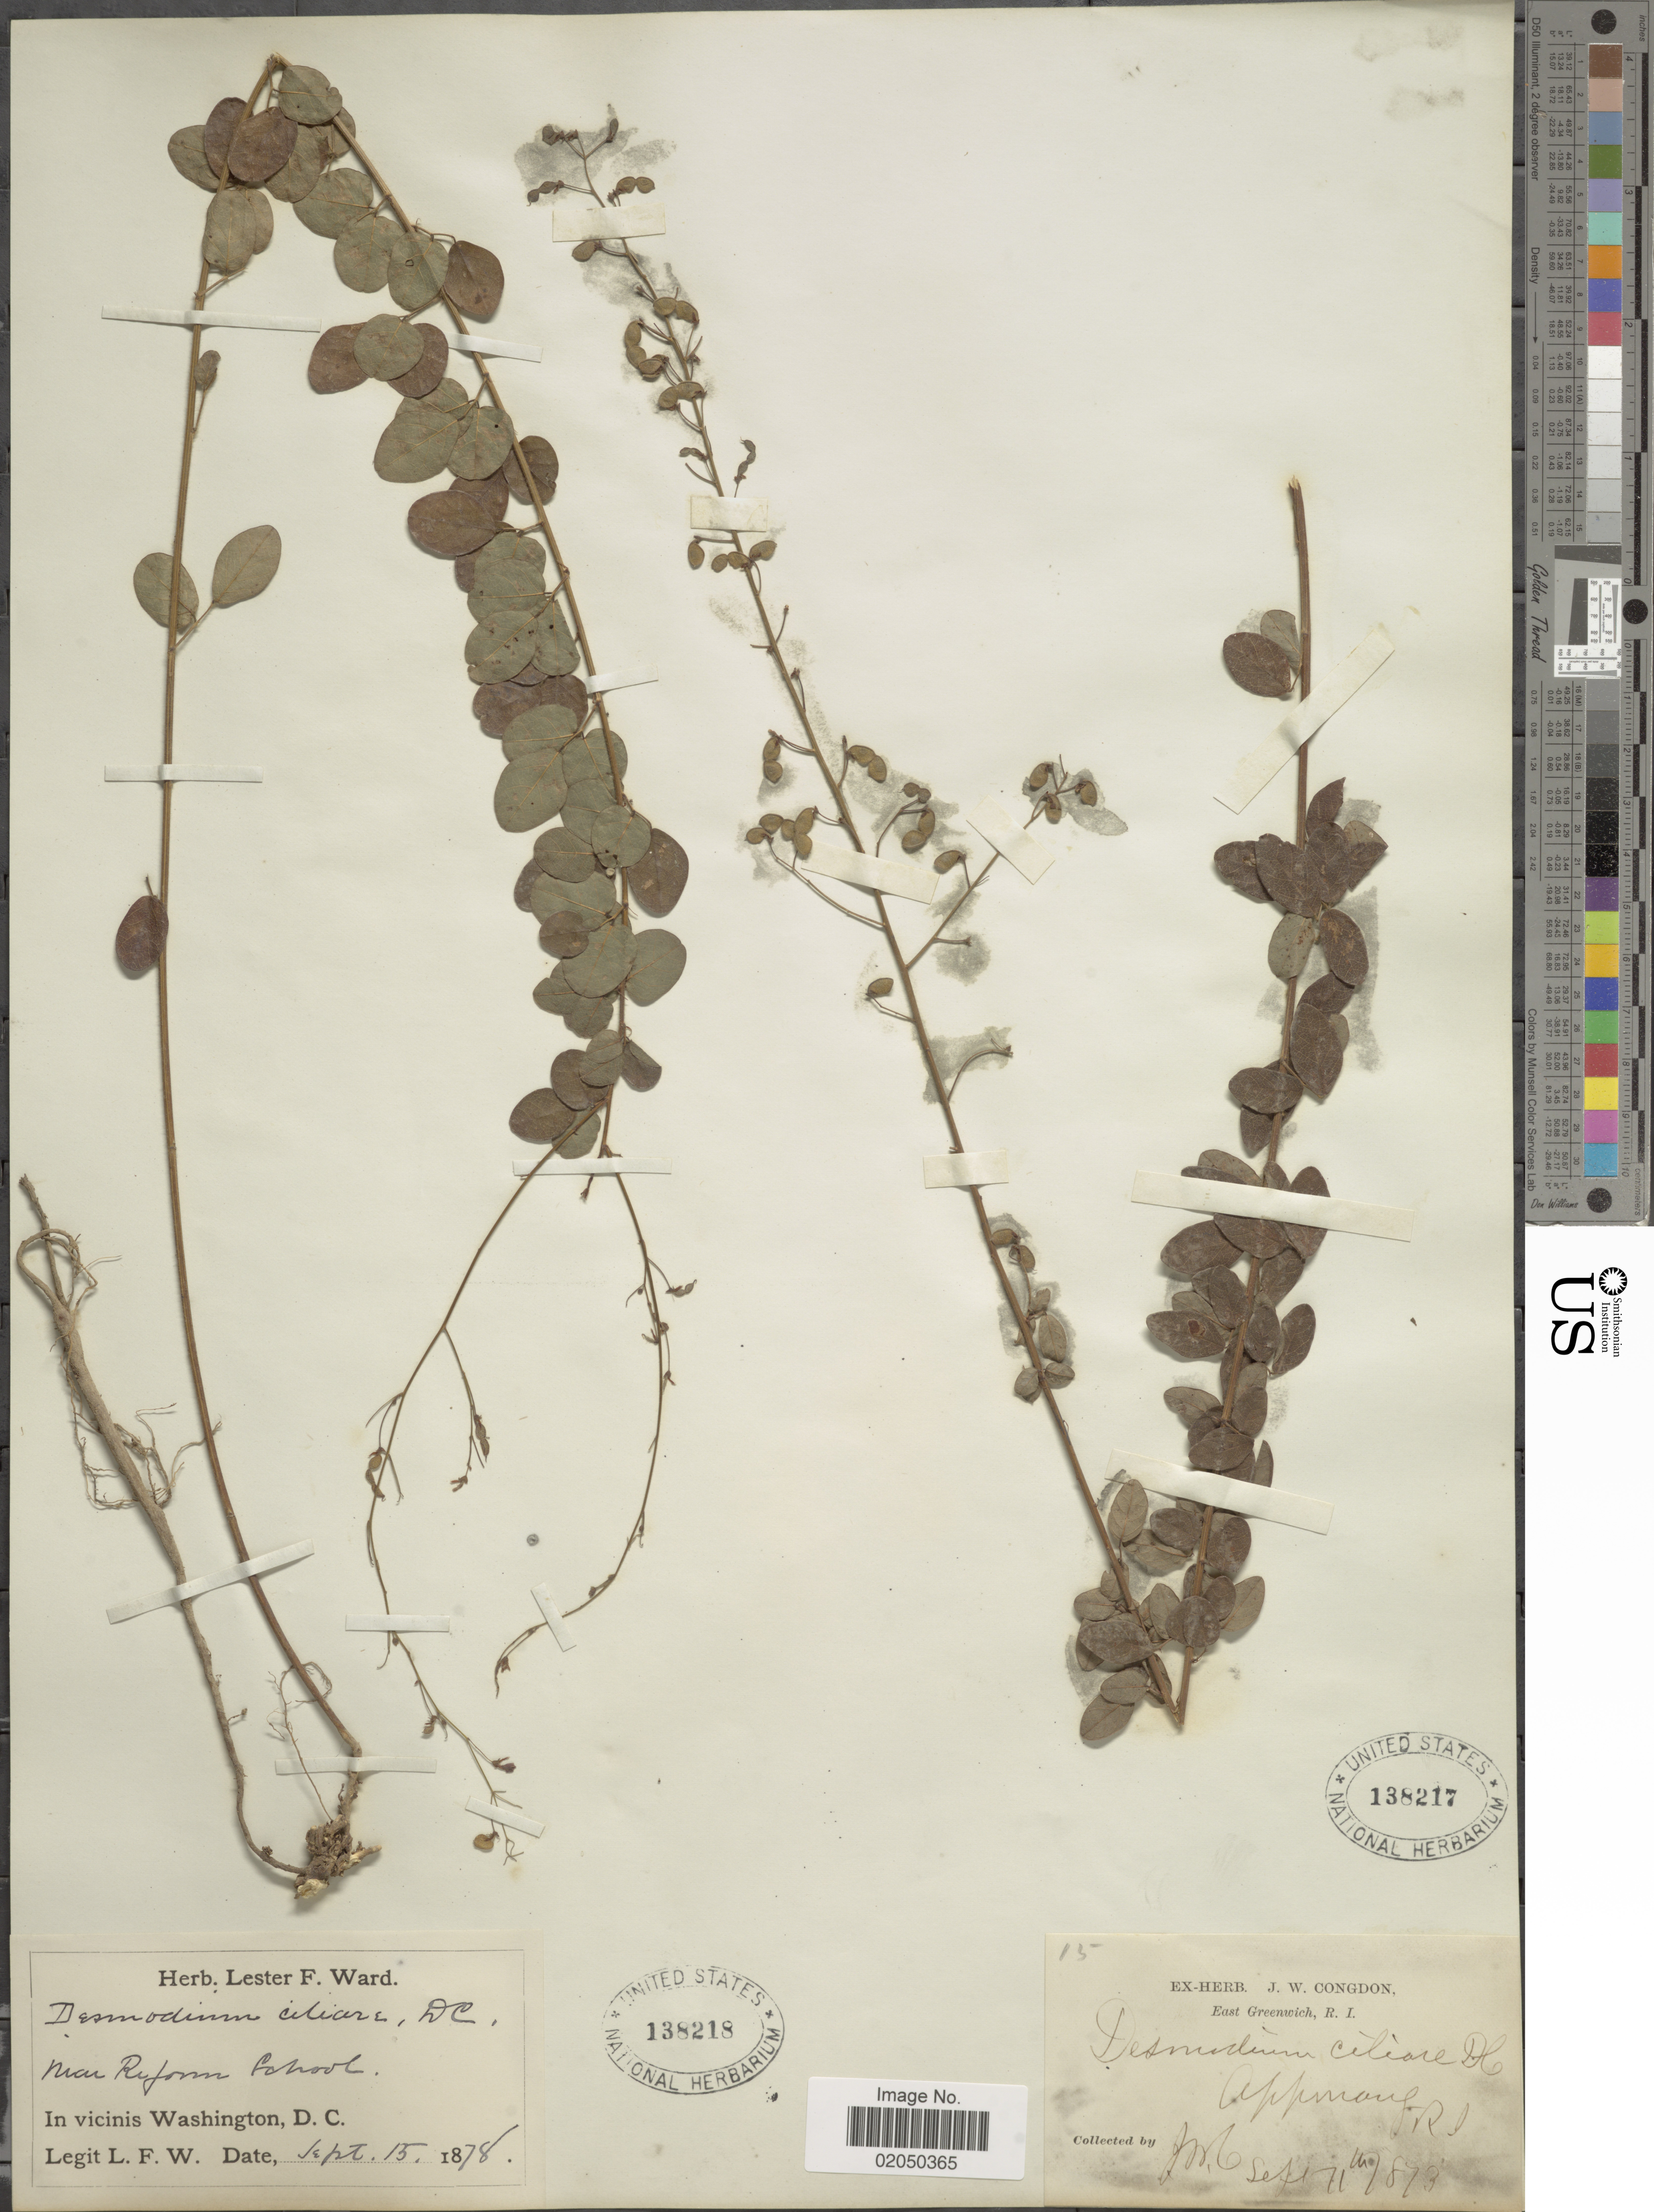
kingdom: Plantae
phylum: Tracheophyta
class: Magnoliopsida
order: Fabales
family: Fabaceae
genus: Desmodium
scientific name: Desmodium ciliare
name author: (Muhl. ex Willd.) DC.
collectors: L. F. Ward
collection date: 1878-09-15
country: United States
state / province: District of Columbia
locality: In vicinis Washington, DC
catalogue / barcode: US 138218